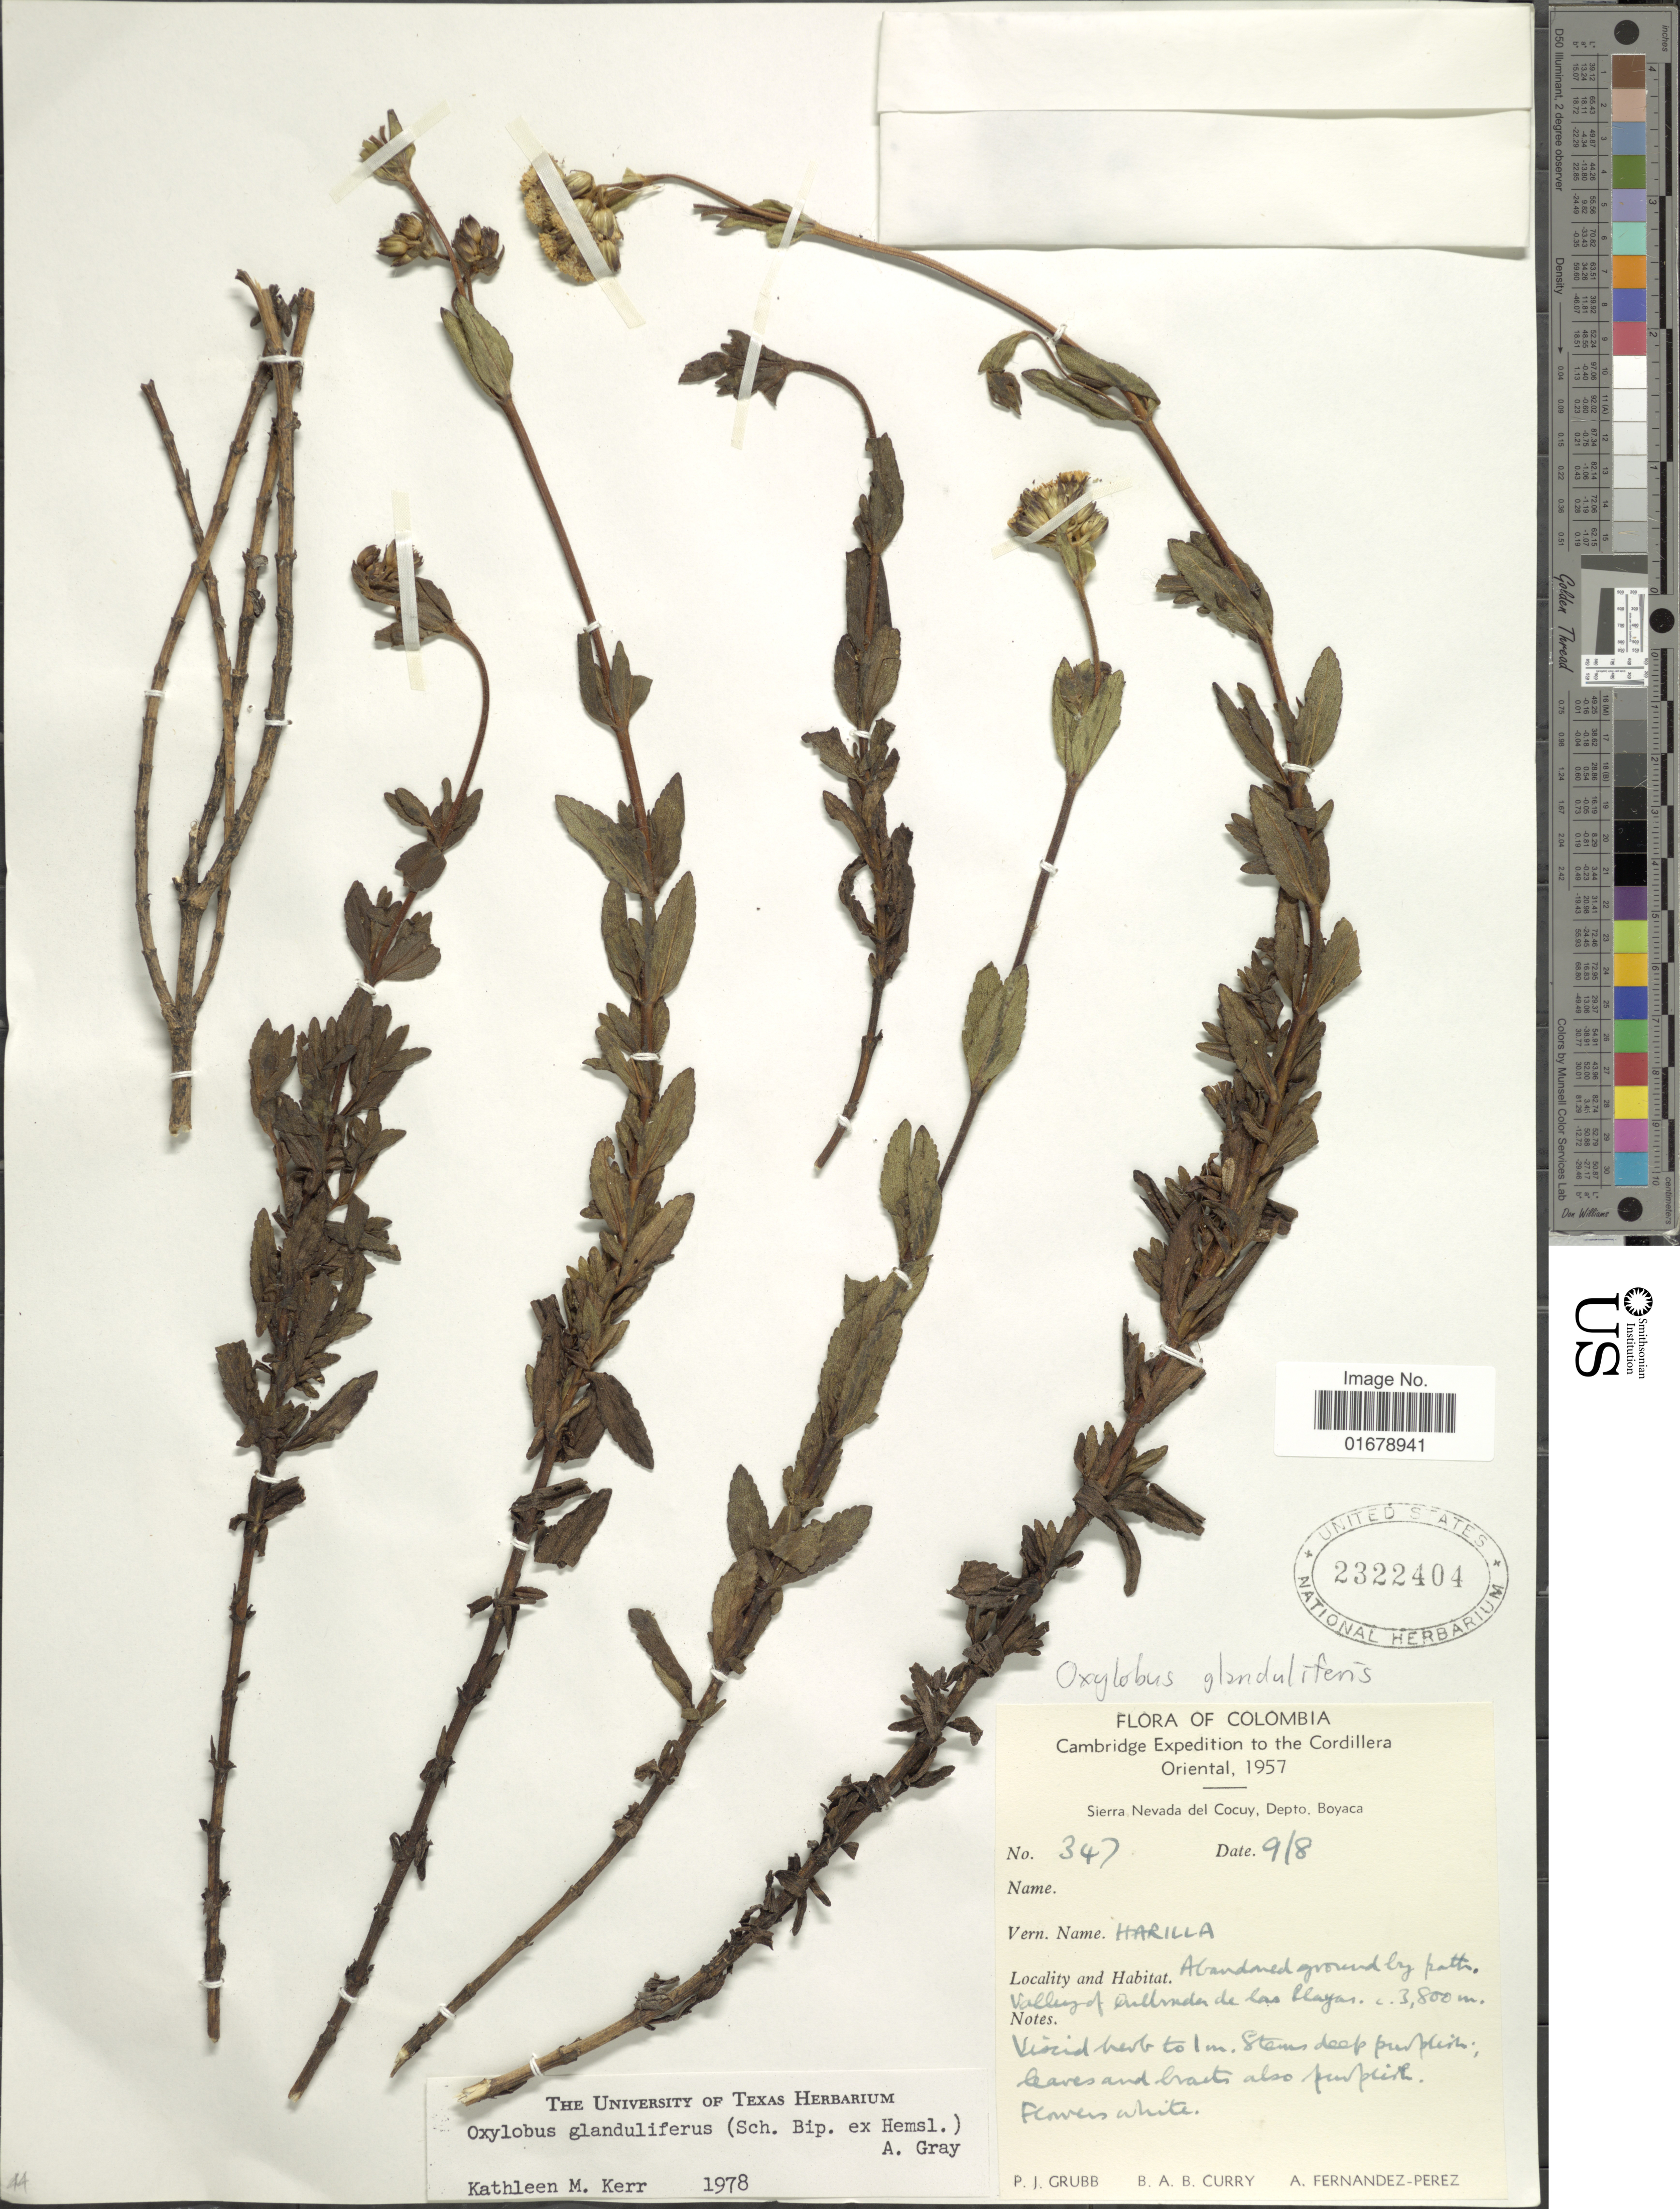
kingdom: Plantae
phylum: Tracheophyta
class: Magnoliopsida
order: Asterales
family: Asteraceae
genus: Oxylobus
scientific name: Oxylobus glanduliferus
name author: (Sch. Bip.) A. Gray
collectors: P. J. Grubb, B. Curry & A. Fernández-Pérez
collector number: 347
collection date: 1957-08-09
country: Colombia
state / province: Boyacá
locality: Colombia. Sierra Nevada del Cocuy, Depto. Boyacá. Abandoned ground by path Valley of Quebrada de las Playas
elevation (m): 3800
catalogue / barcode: US 2322404